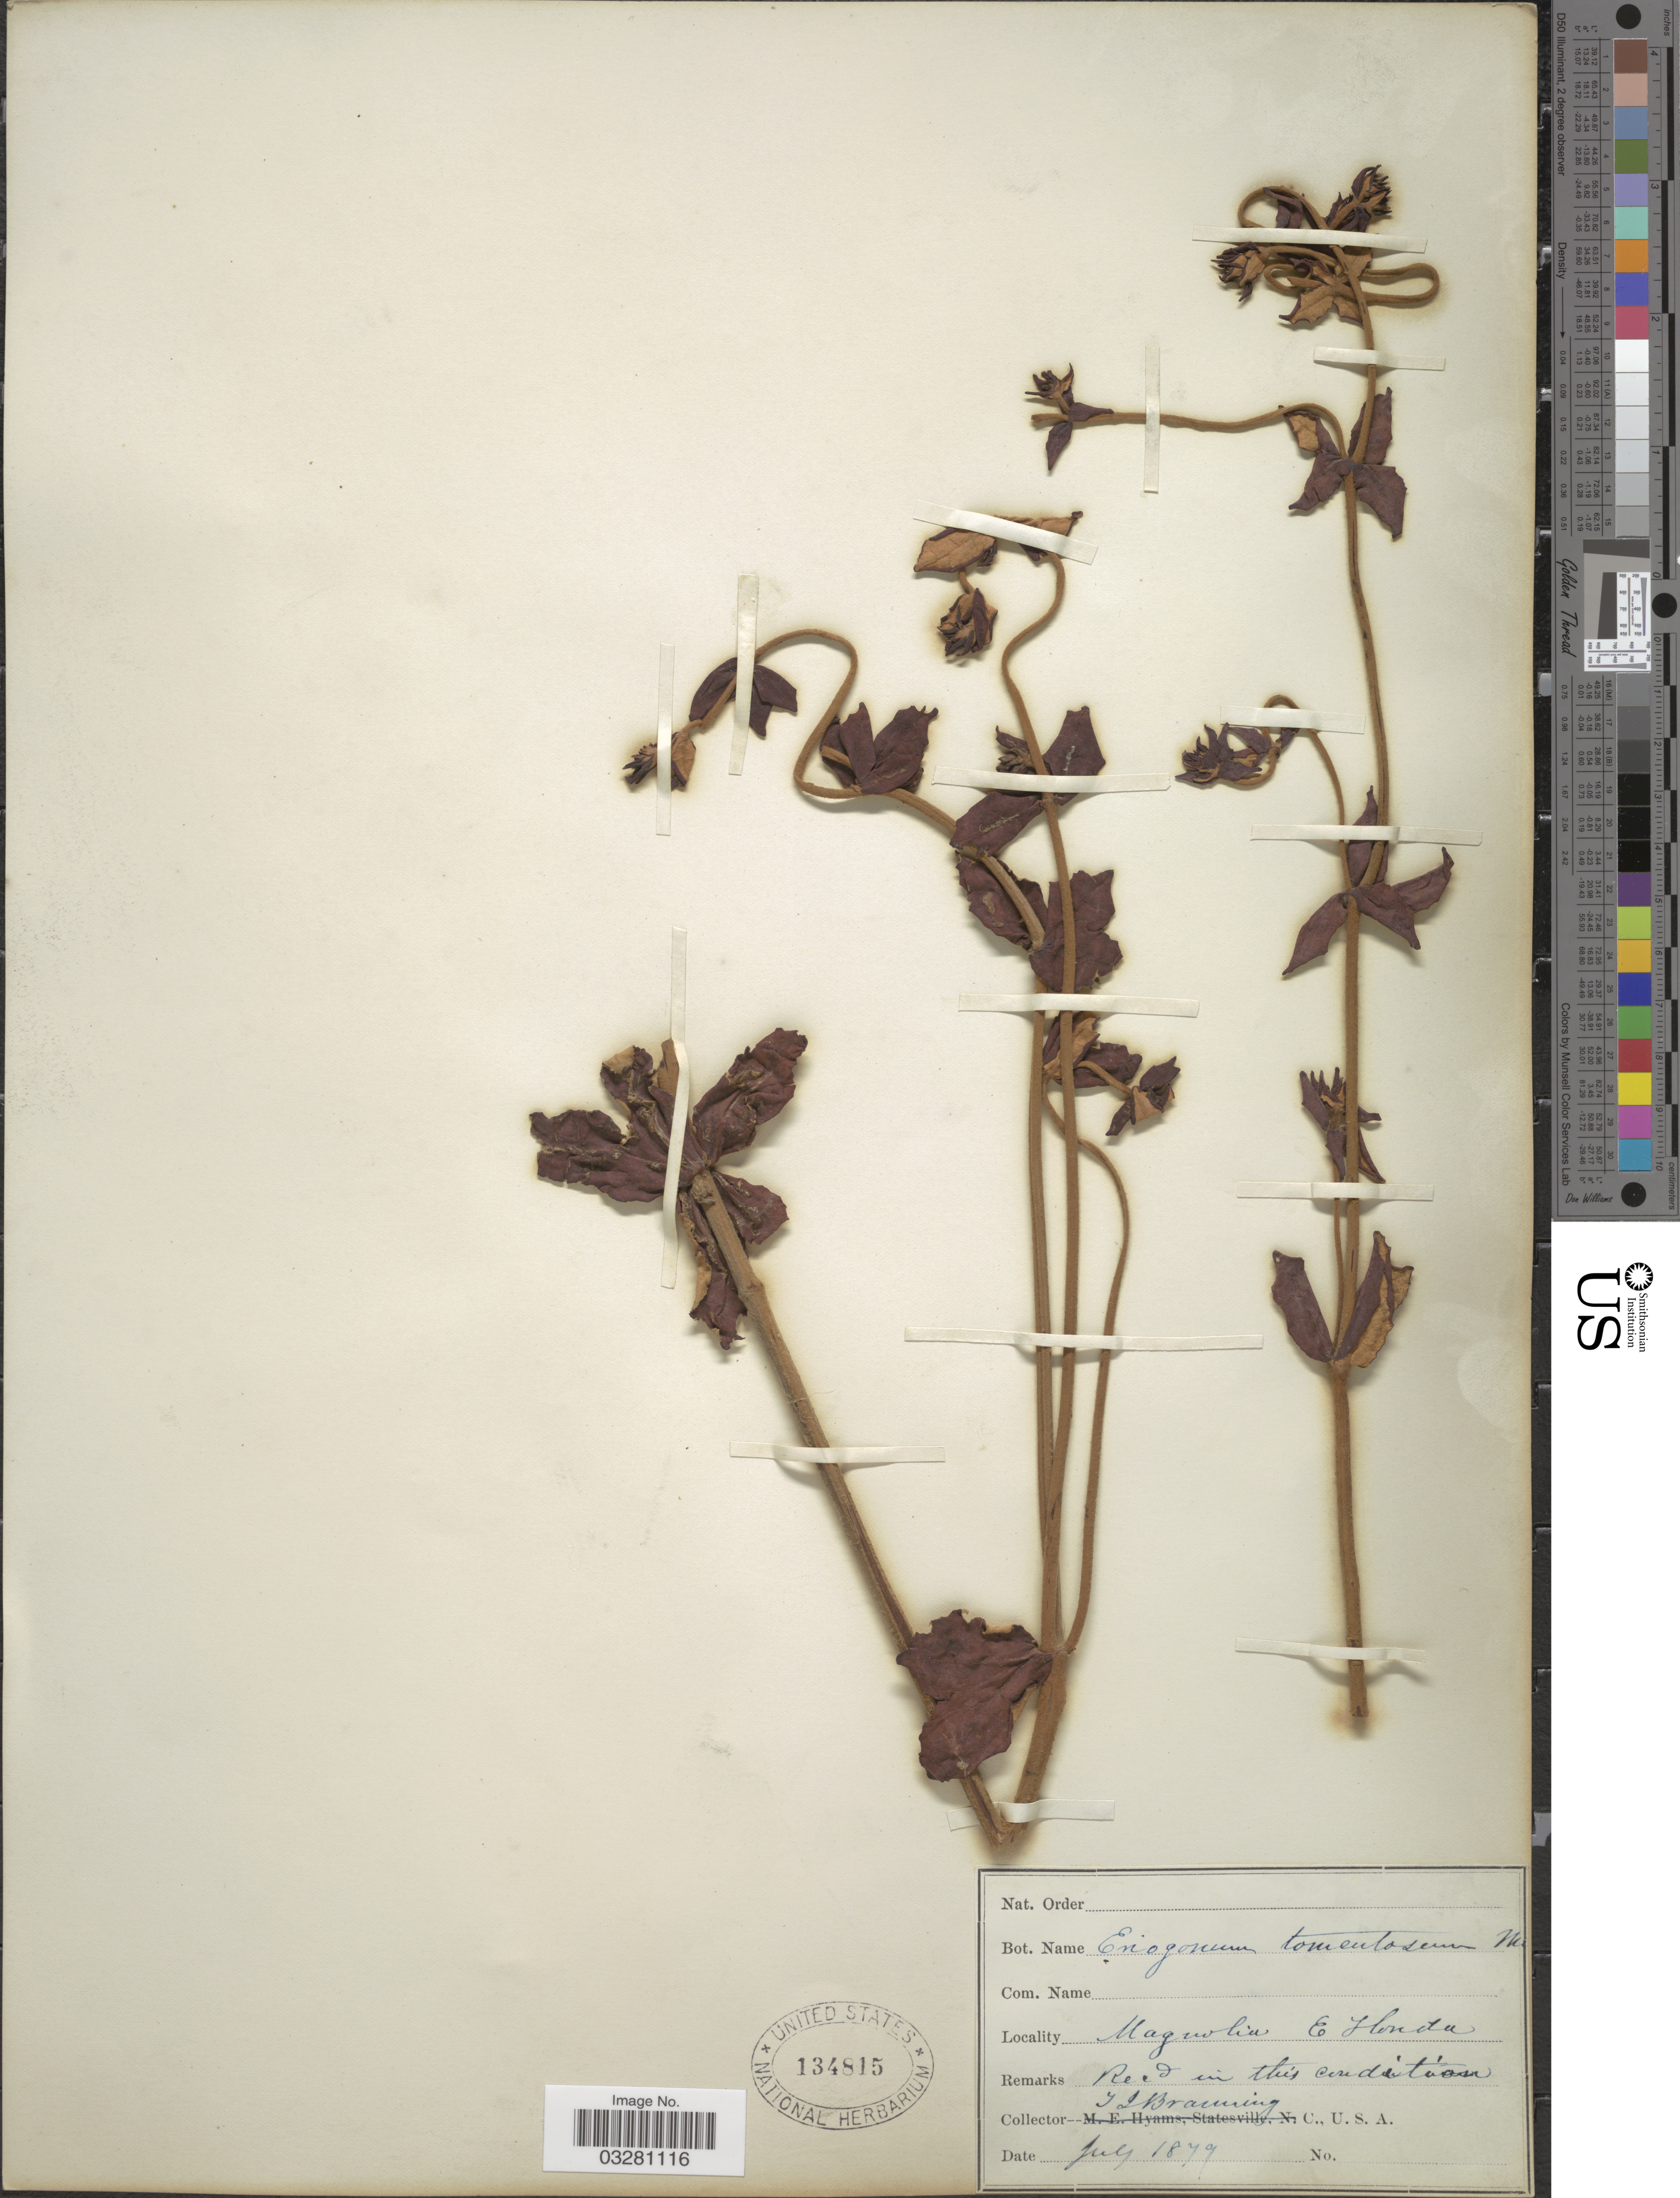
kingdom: Plantae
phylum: Tracheophyta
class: Magnoliopsida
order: Caryophyllales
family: Polygonaceae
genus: Eriogonum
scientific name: Eriogonum tomentosum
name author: Michx.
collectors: J. Brauning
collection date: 1879-07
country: United States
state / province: Florida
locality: Magnolia E Florida.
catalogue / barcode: US 134815